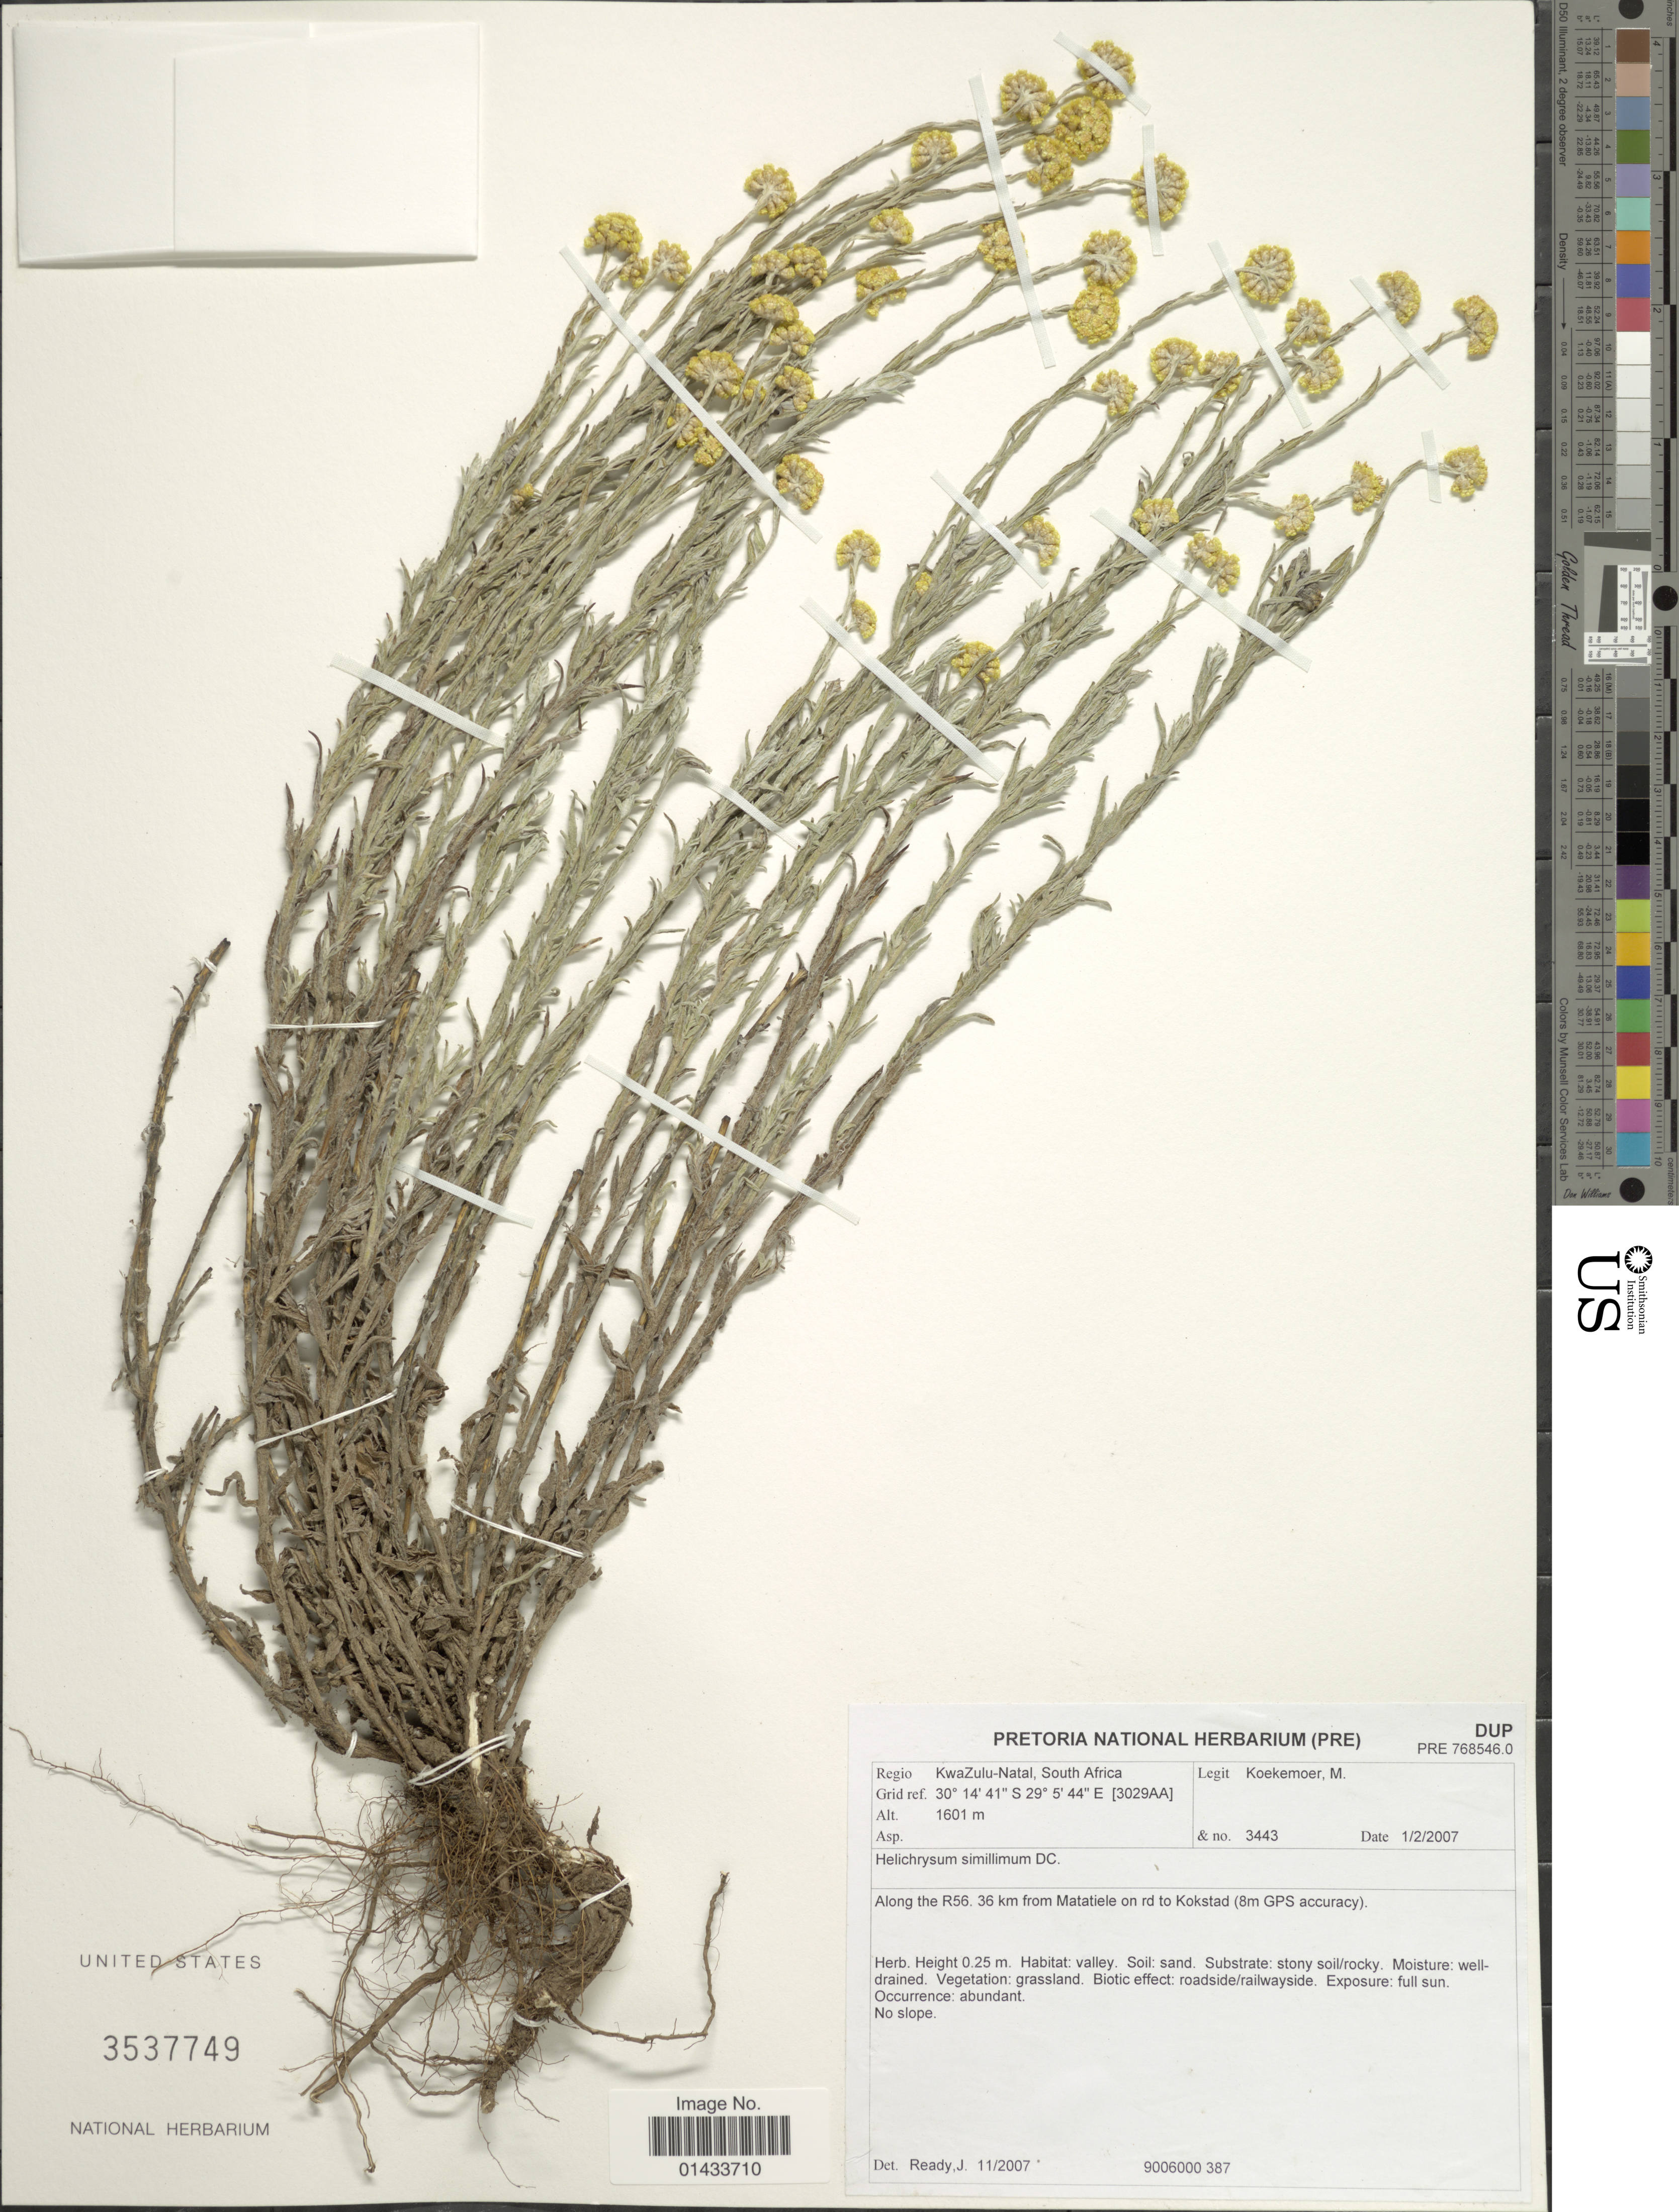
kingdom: Plantae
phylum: Tracheophyta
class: Magnoliopsida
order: Asterales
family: Asteraceae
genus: Helichrysum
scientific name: Helichrysum simillimum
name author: DC.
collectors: M. Koekemoer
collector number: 3443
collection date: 2007-02-01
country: South Africa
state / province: KwaZulu-Natal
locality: Regio KwaZulu-Natal, South Africa, Grid ref. [3029AA], Along the R56, 36 km from Matatiele on rd to Kokstad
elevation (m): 1601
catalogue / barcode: US 3537749